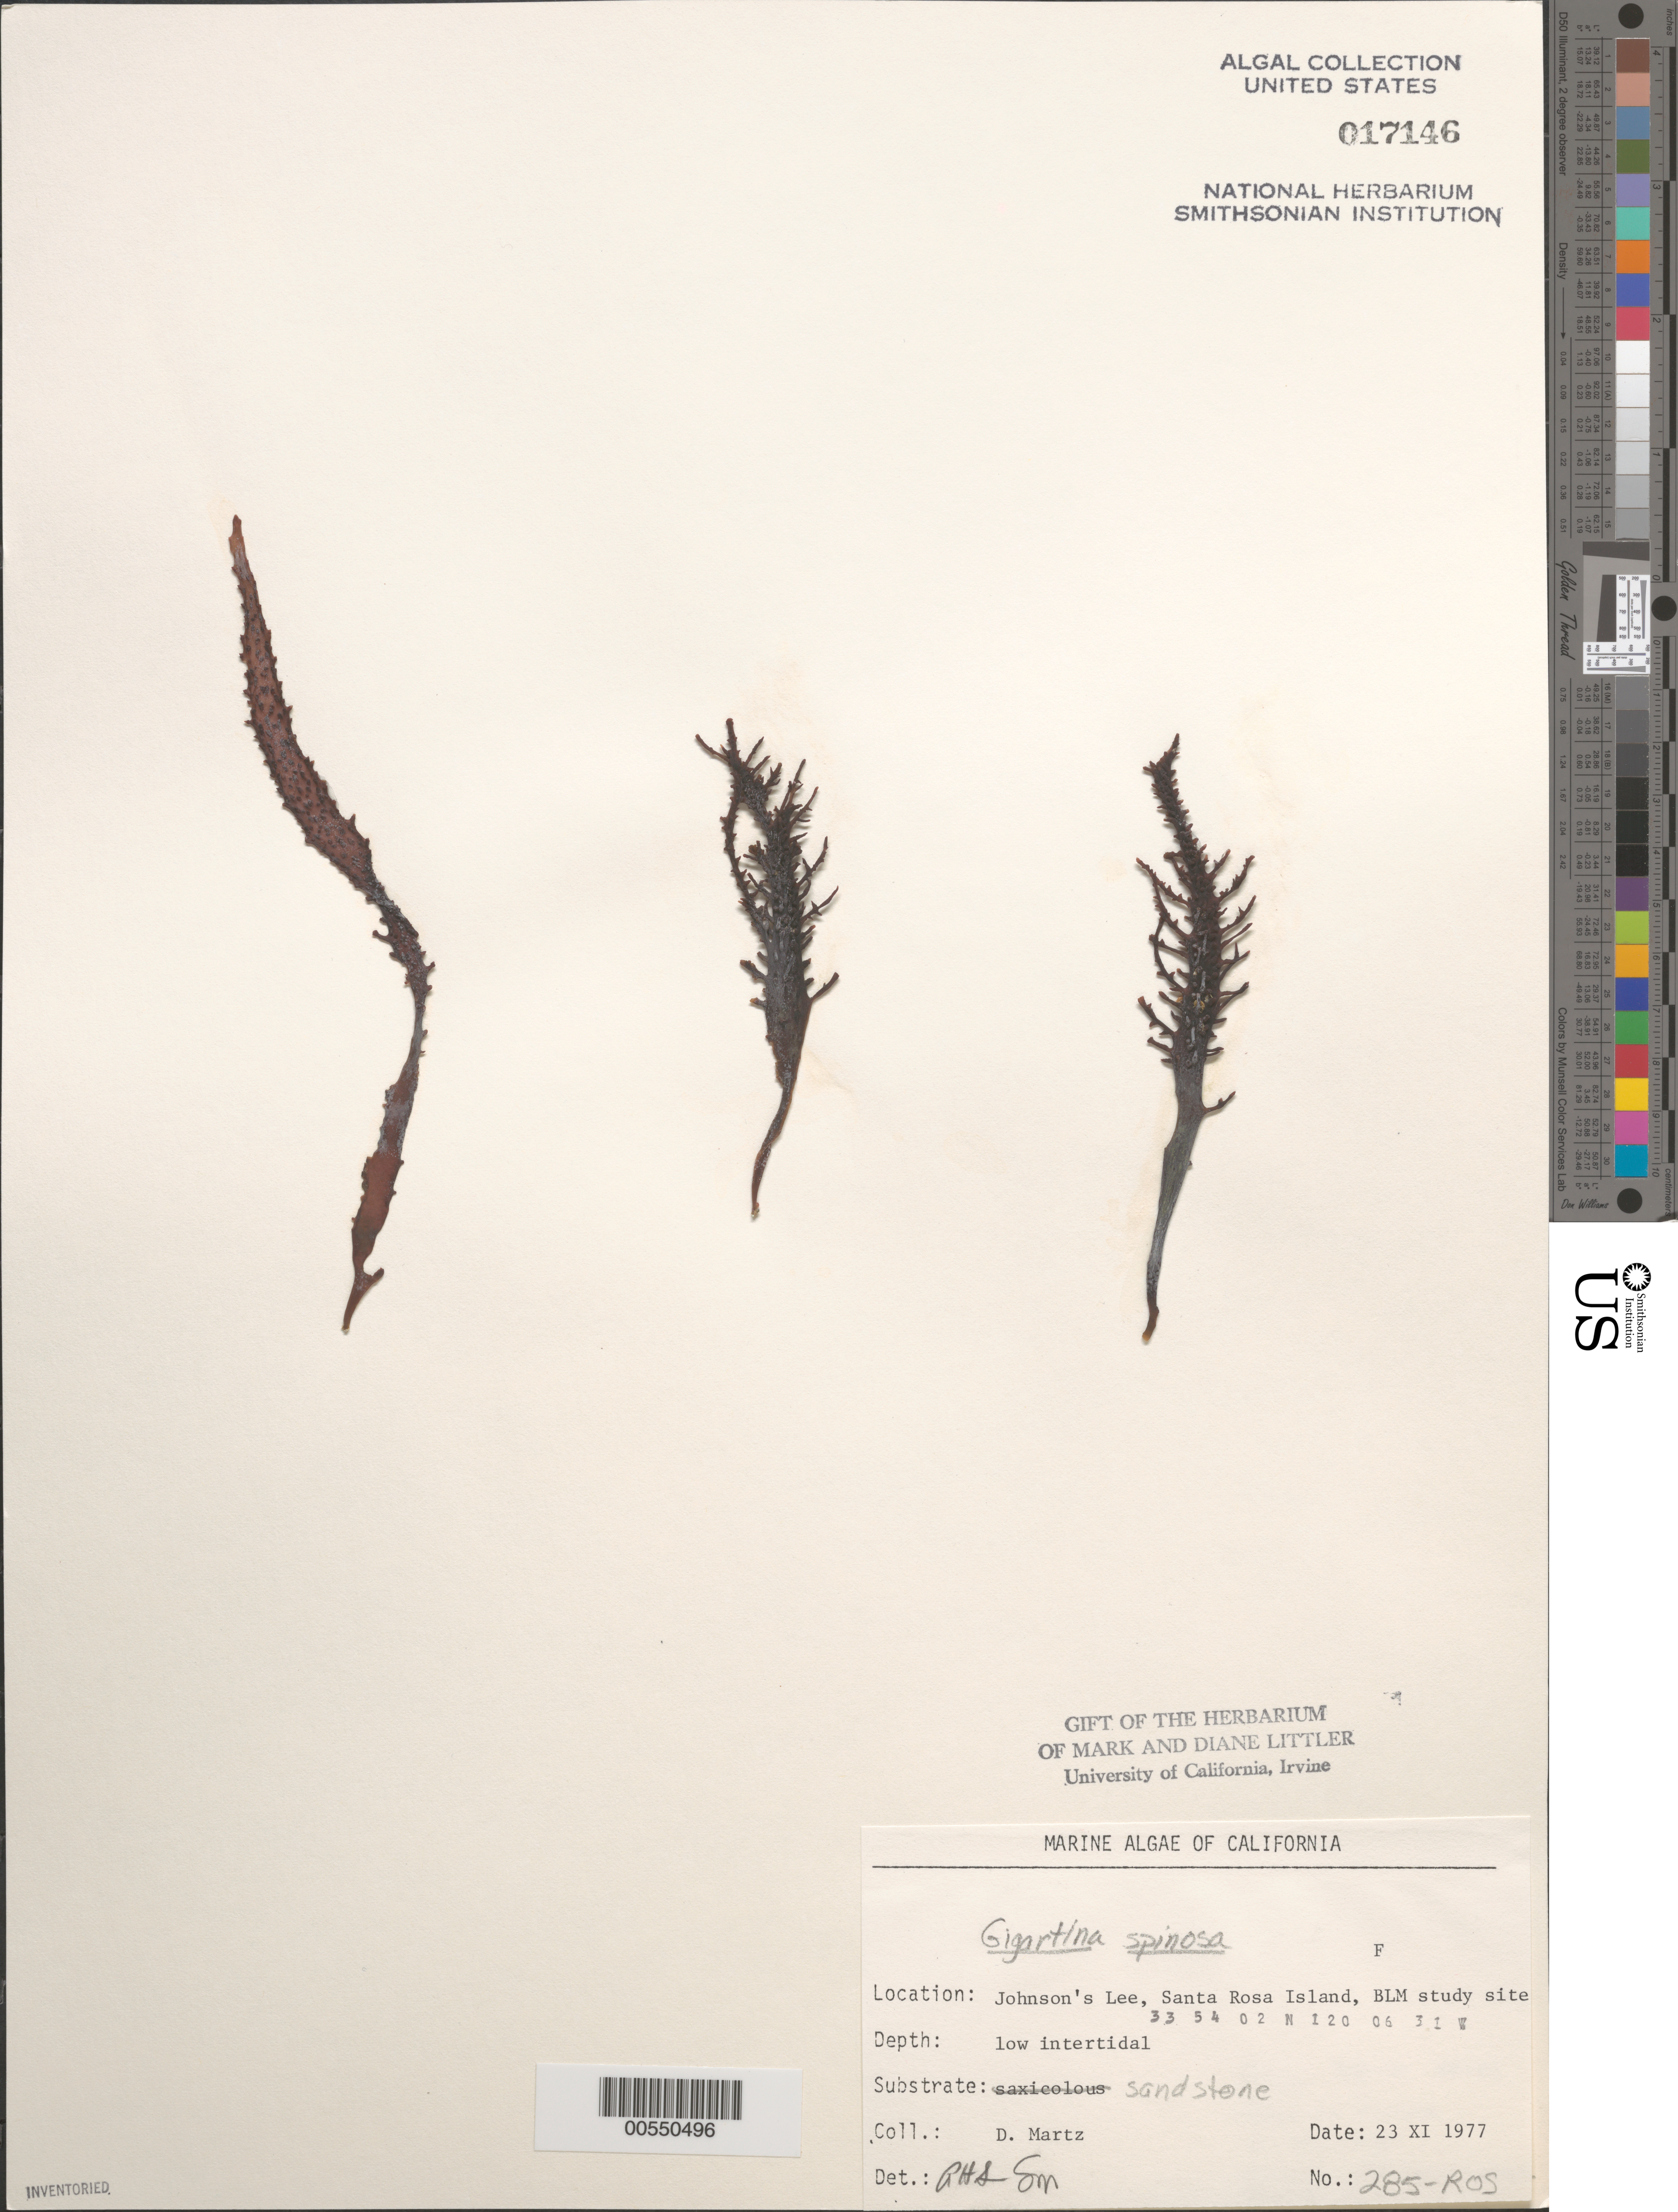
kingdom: Plantae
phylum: Rhodophyta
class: Florideophyceae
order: Gigartinales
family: Gigartinaceae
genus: Chondracanthus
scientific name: Chondracanthus spinosus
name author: (Kütz.) Guiry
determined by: Algae name updating Project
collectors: D. Martz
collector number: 285-ros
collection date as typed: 23 Nov 1977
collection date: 1977-11-23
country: United States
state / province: California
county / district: Santa Barbara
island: Santa Rosa Island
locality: Johnson's Lee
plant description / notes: BLM-SOCALBIGHT Rocky Intertidal Survey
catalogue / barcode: US 17146